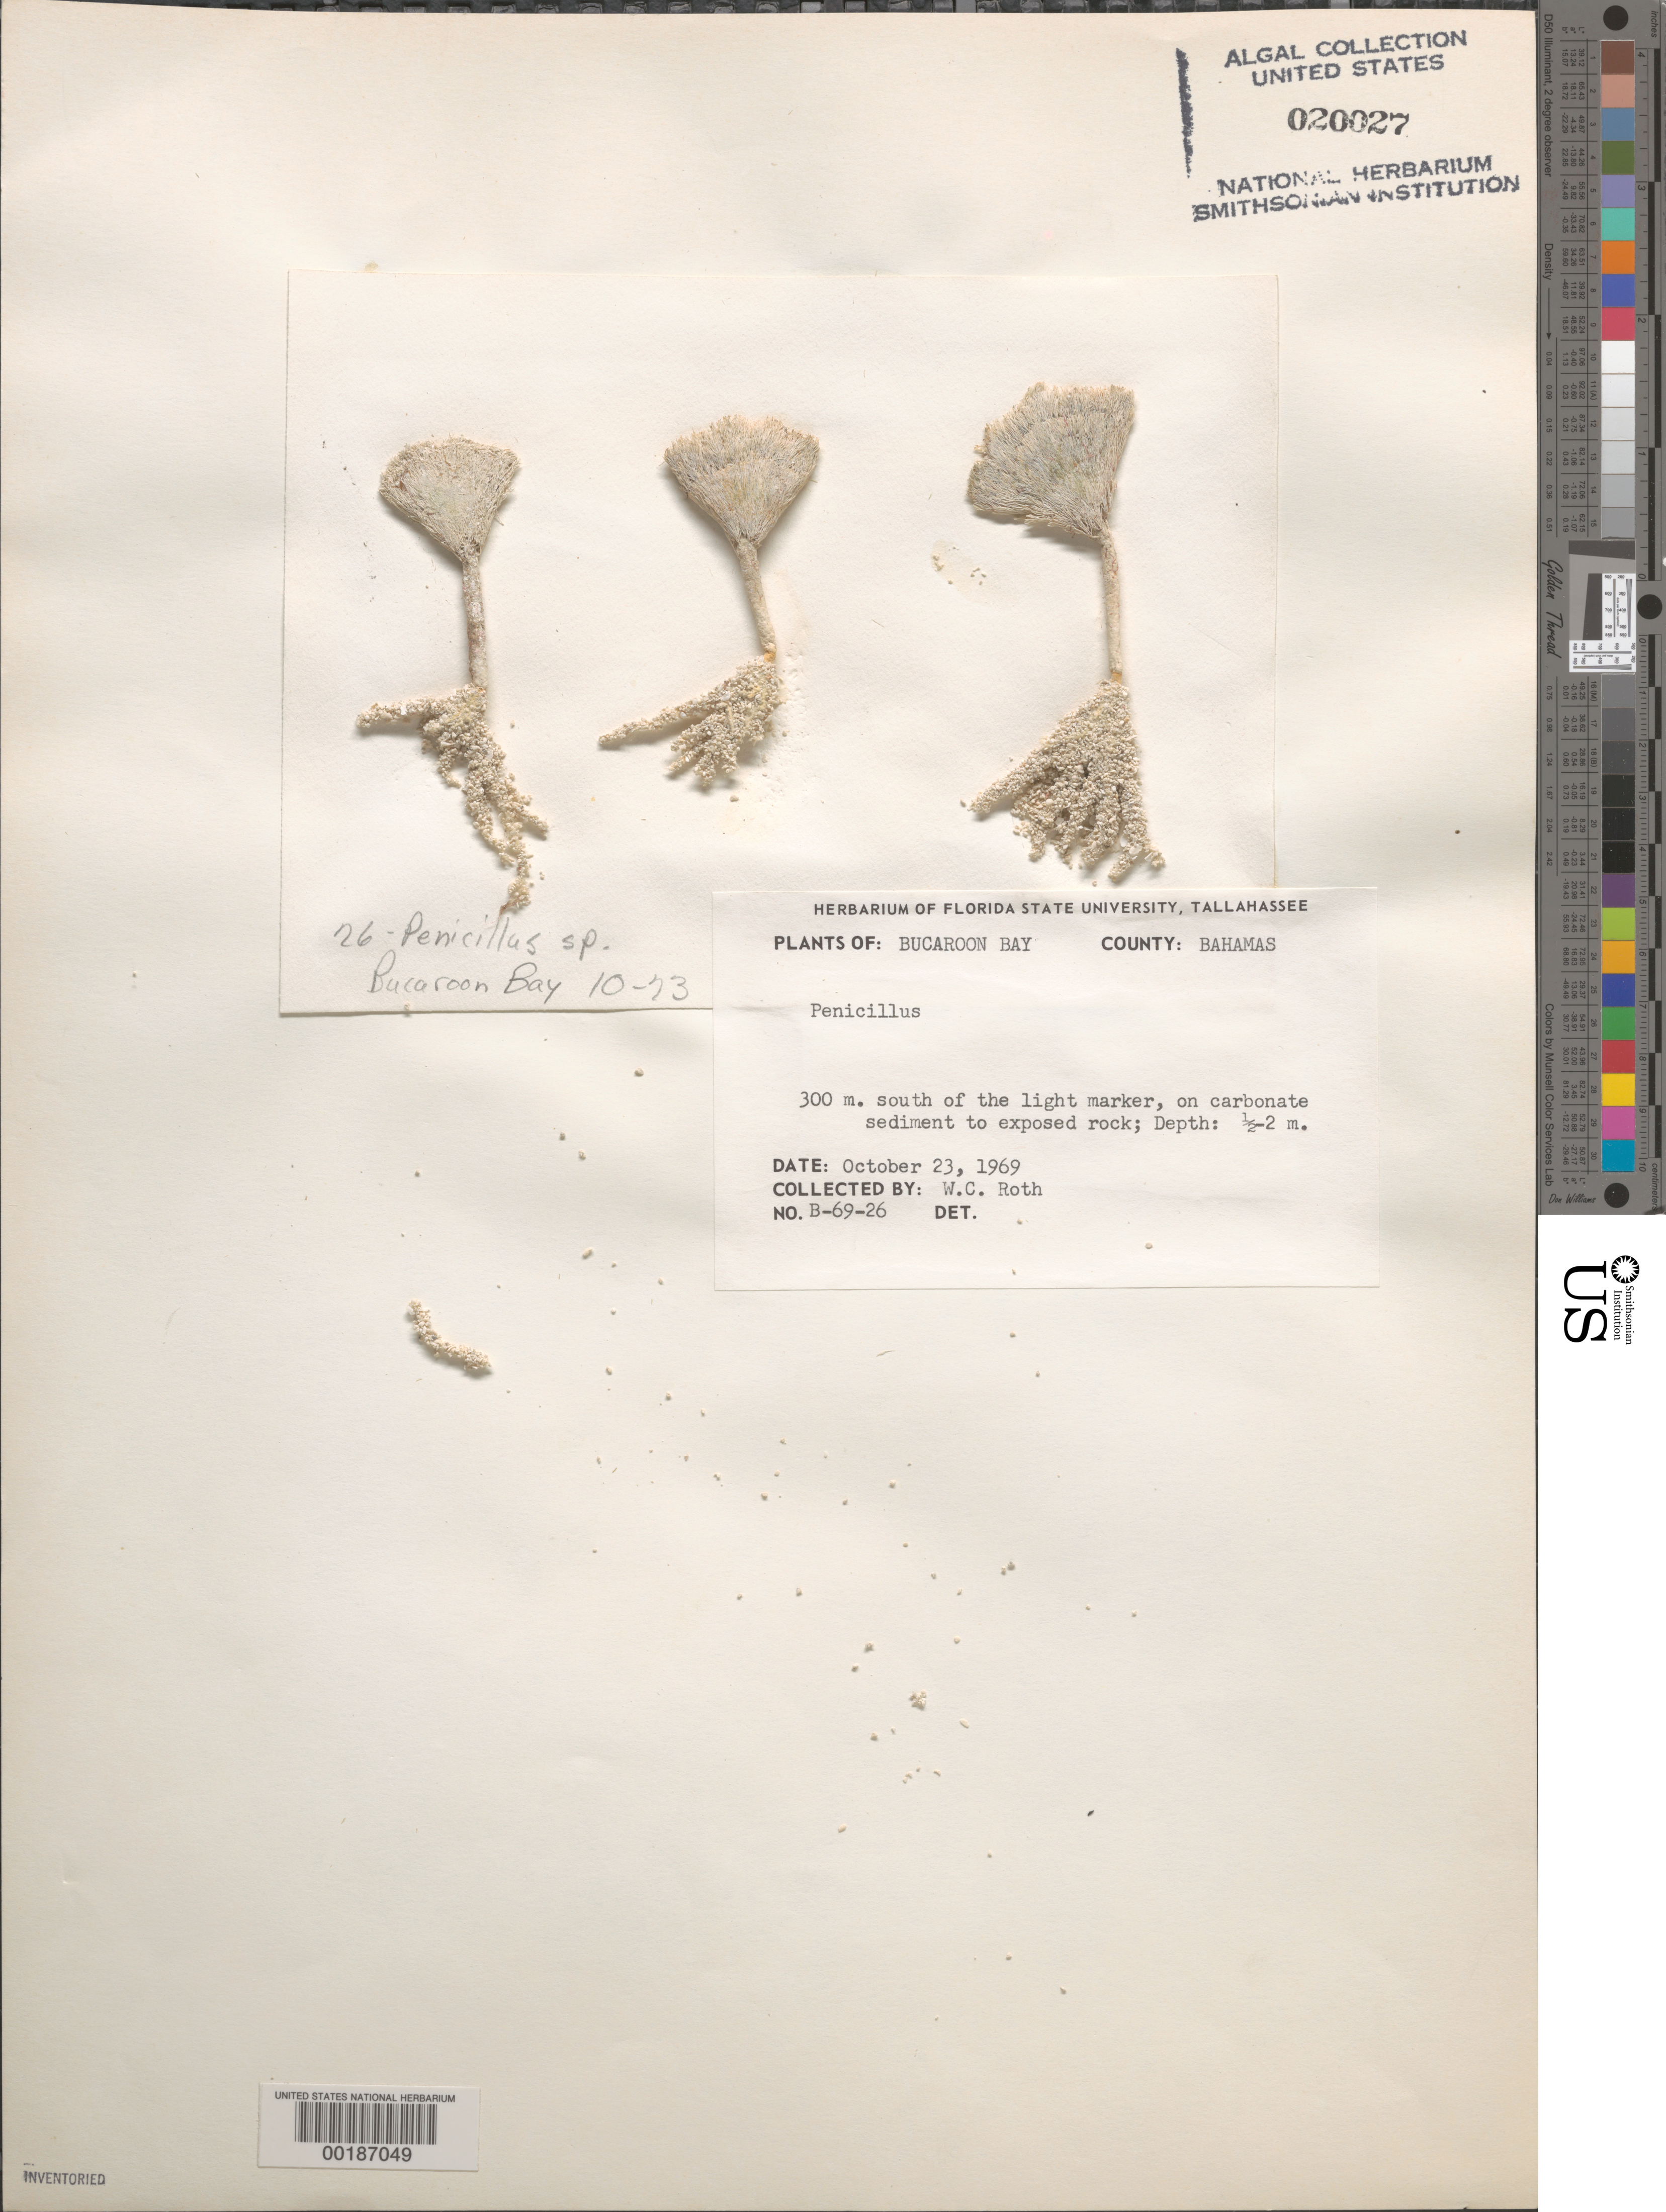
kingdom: Plantae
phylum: Chlorophyta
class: Ulvophyceae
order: Bryopsidales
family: Udoteaceae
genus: Penicillus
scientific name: Penicillus sp.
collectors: W. C. Roth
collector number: B-69-26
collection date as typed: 23 Oct 1969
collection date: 1969-10-23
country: Bahamas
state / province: Abaco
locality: Buckaroon bay, great abaco island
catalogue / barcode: US 20027